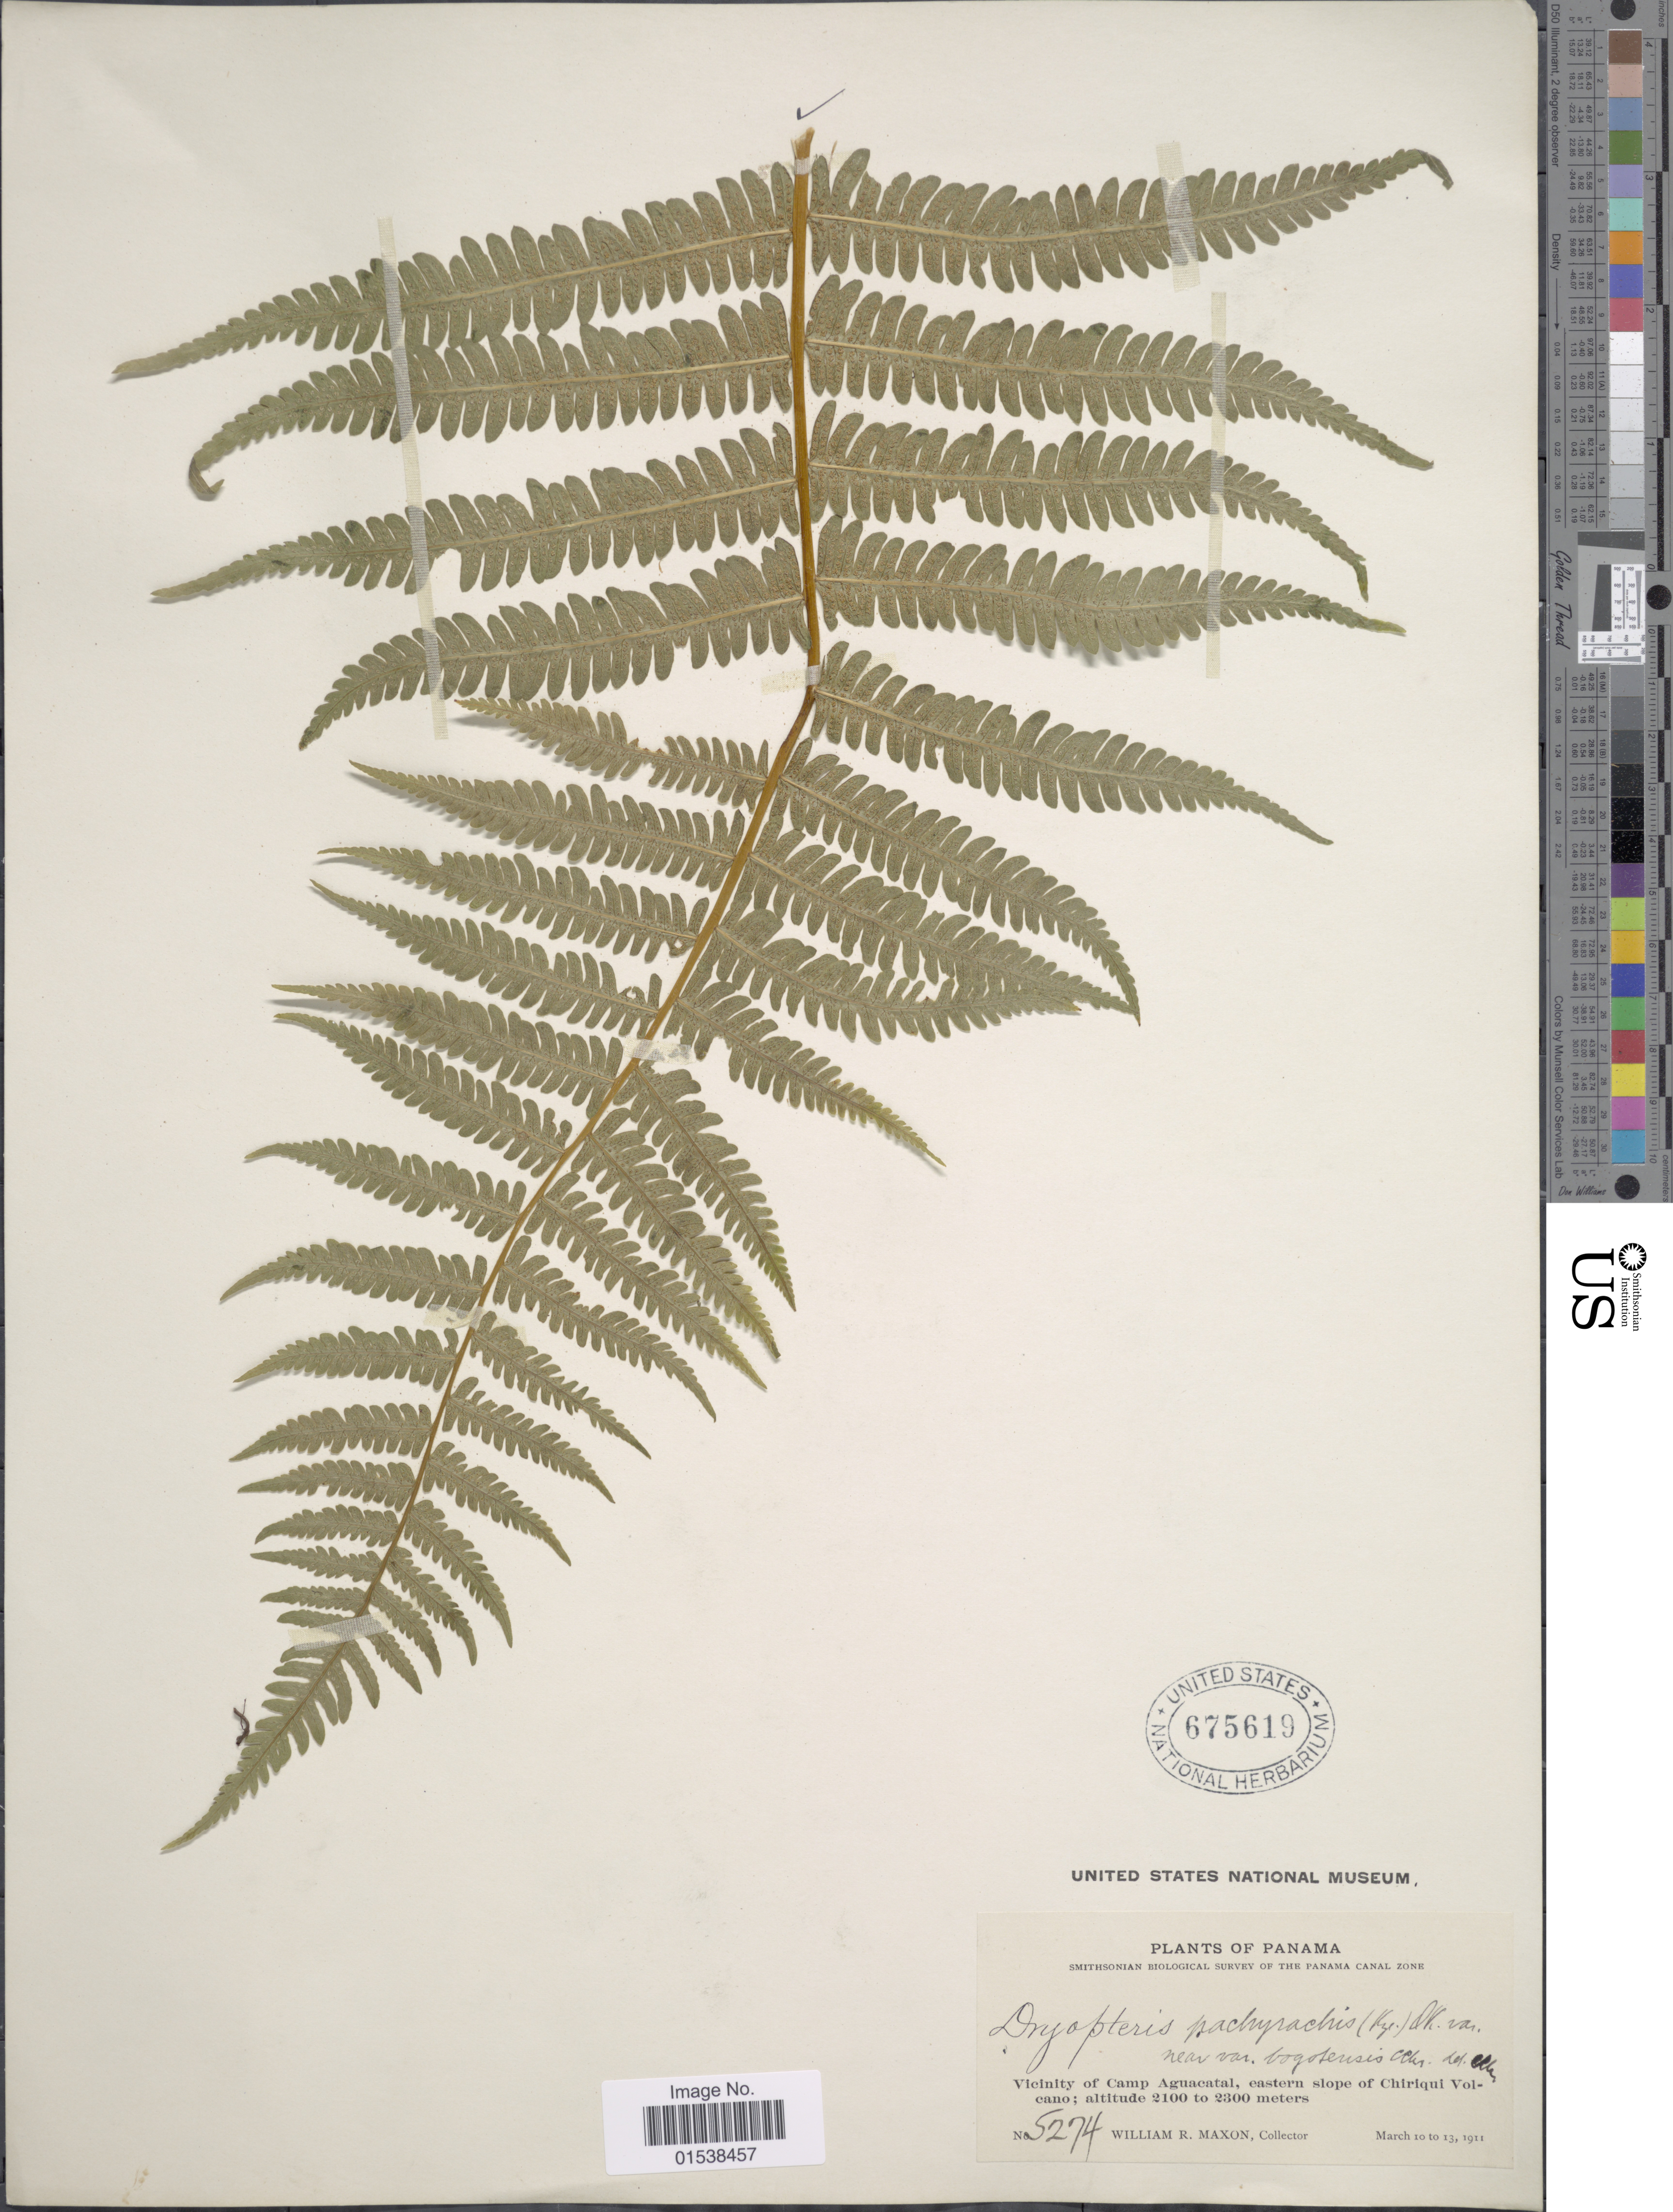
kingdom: Plantae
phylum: Tracheophyta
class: Polypodiopsida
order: Polypodiales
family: Thelypteridaceae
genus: Amauropelta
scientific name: Amauropelta pachyrachis var. bogotensis comb. nov., ined 2015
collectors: W. R. Maxon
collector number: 5274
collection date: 1911-03-10/1911-03-13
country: Panama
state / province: Chiriqui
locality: Vicinity of Camp Aguacatal, eastern slope of Chiriqui Volcano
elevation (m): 2100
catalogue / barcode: US 675619